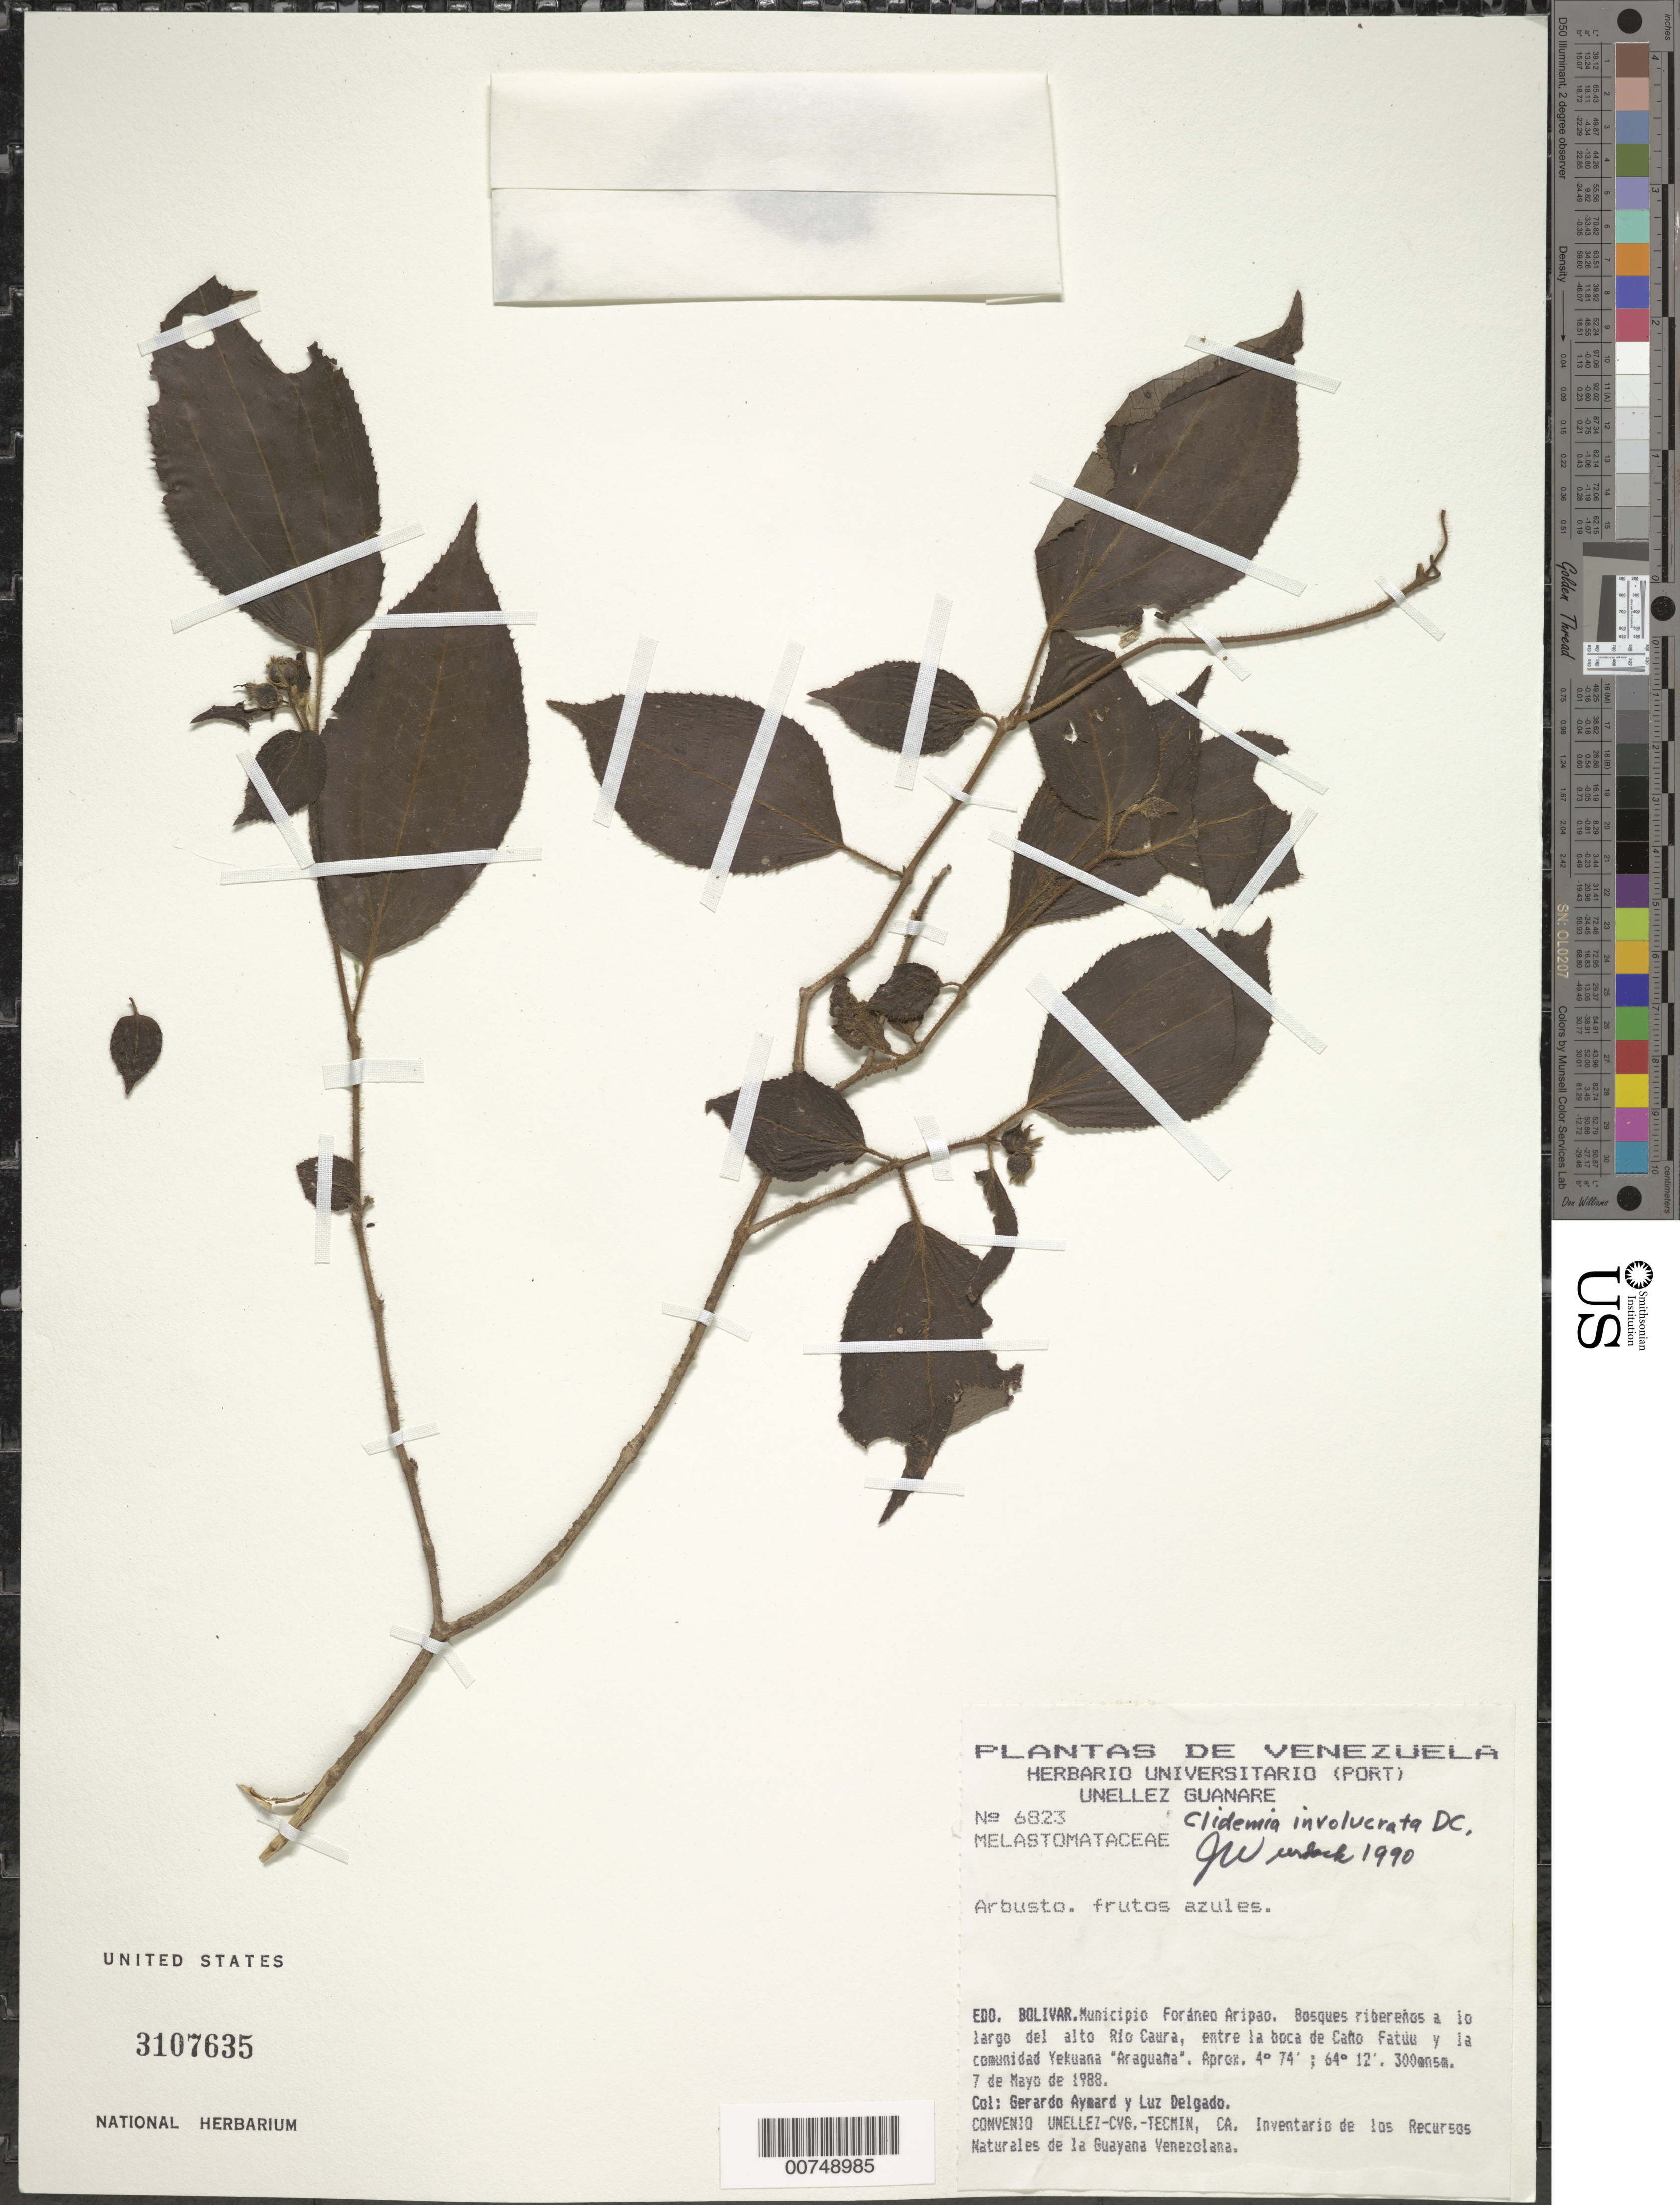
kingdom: Plantae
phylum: Tracheophyta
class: Magnoliopsida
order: Myrtales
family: Melastomataceae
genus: Clidemia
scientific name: Clidemia involucrata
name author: DC.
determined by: Wurdack, John J., (US), US (UNITED STATES)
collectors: G. A. Aymard & L. Delgado V.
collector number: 6823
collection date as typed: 7-May-88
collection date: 1988-05-07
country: Venezuela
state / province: Bolívar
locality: Mun. Foraneo Aripao, alto Río Caura, entre la boca de Canño Fatúu y la comunidad Yekuana "Araguana"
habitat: Riparian forest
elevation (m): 300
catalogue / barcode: US 3107635